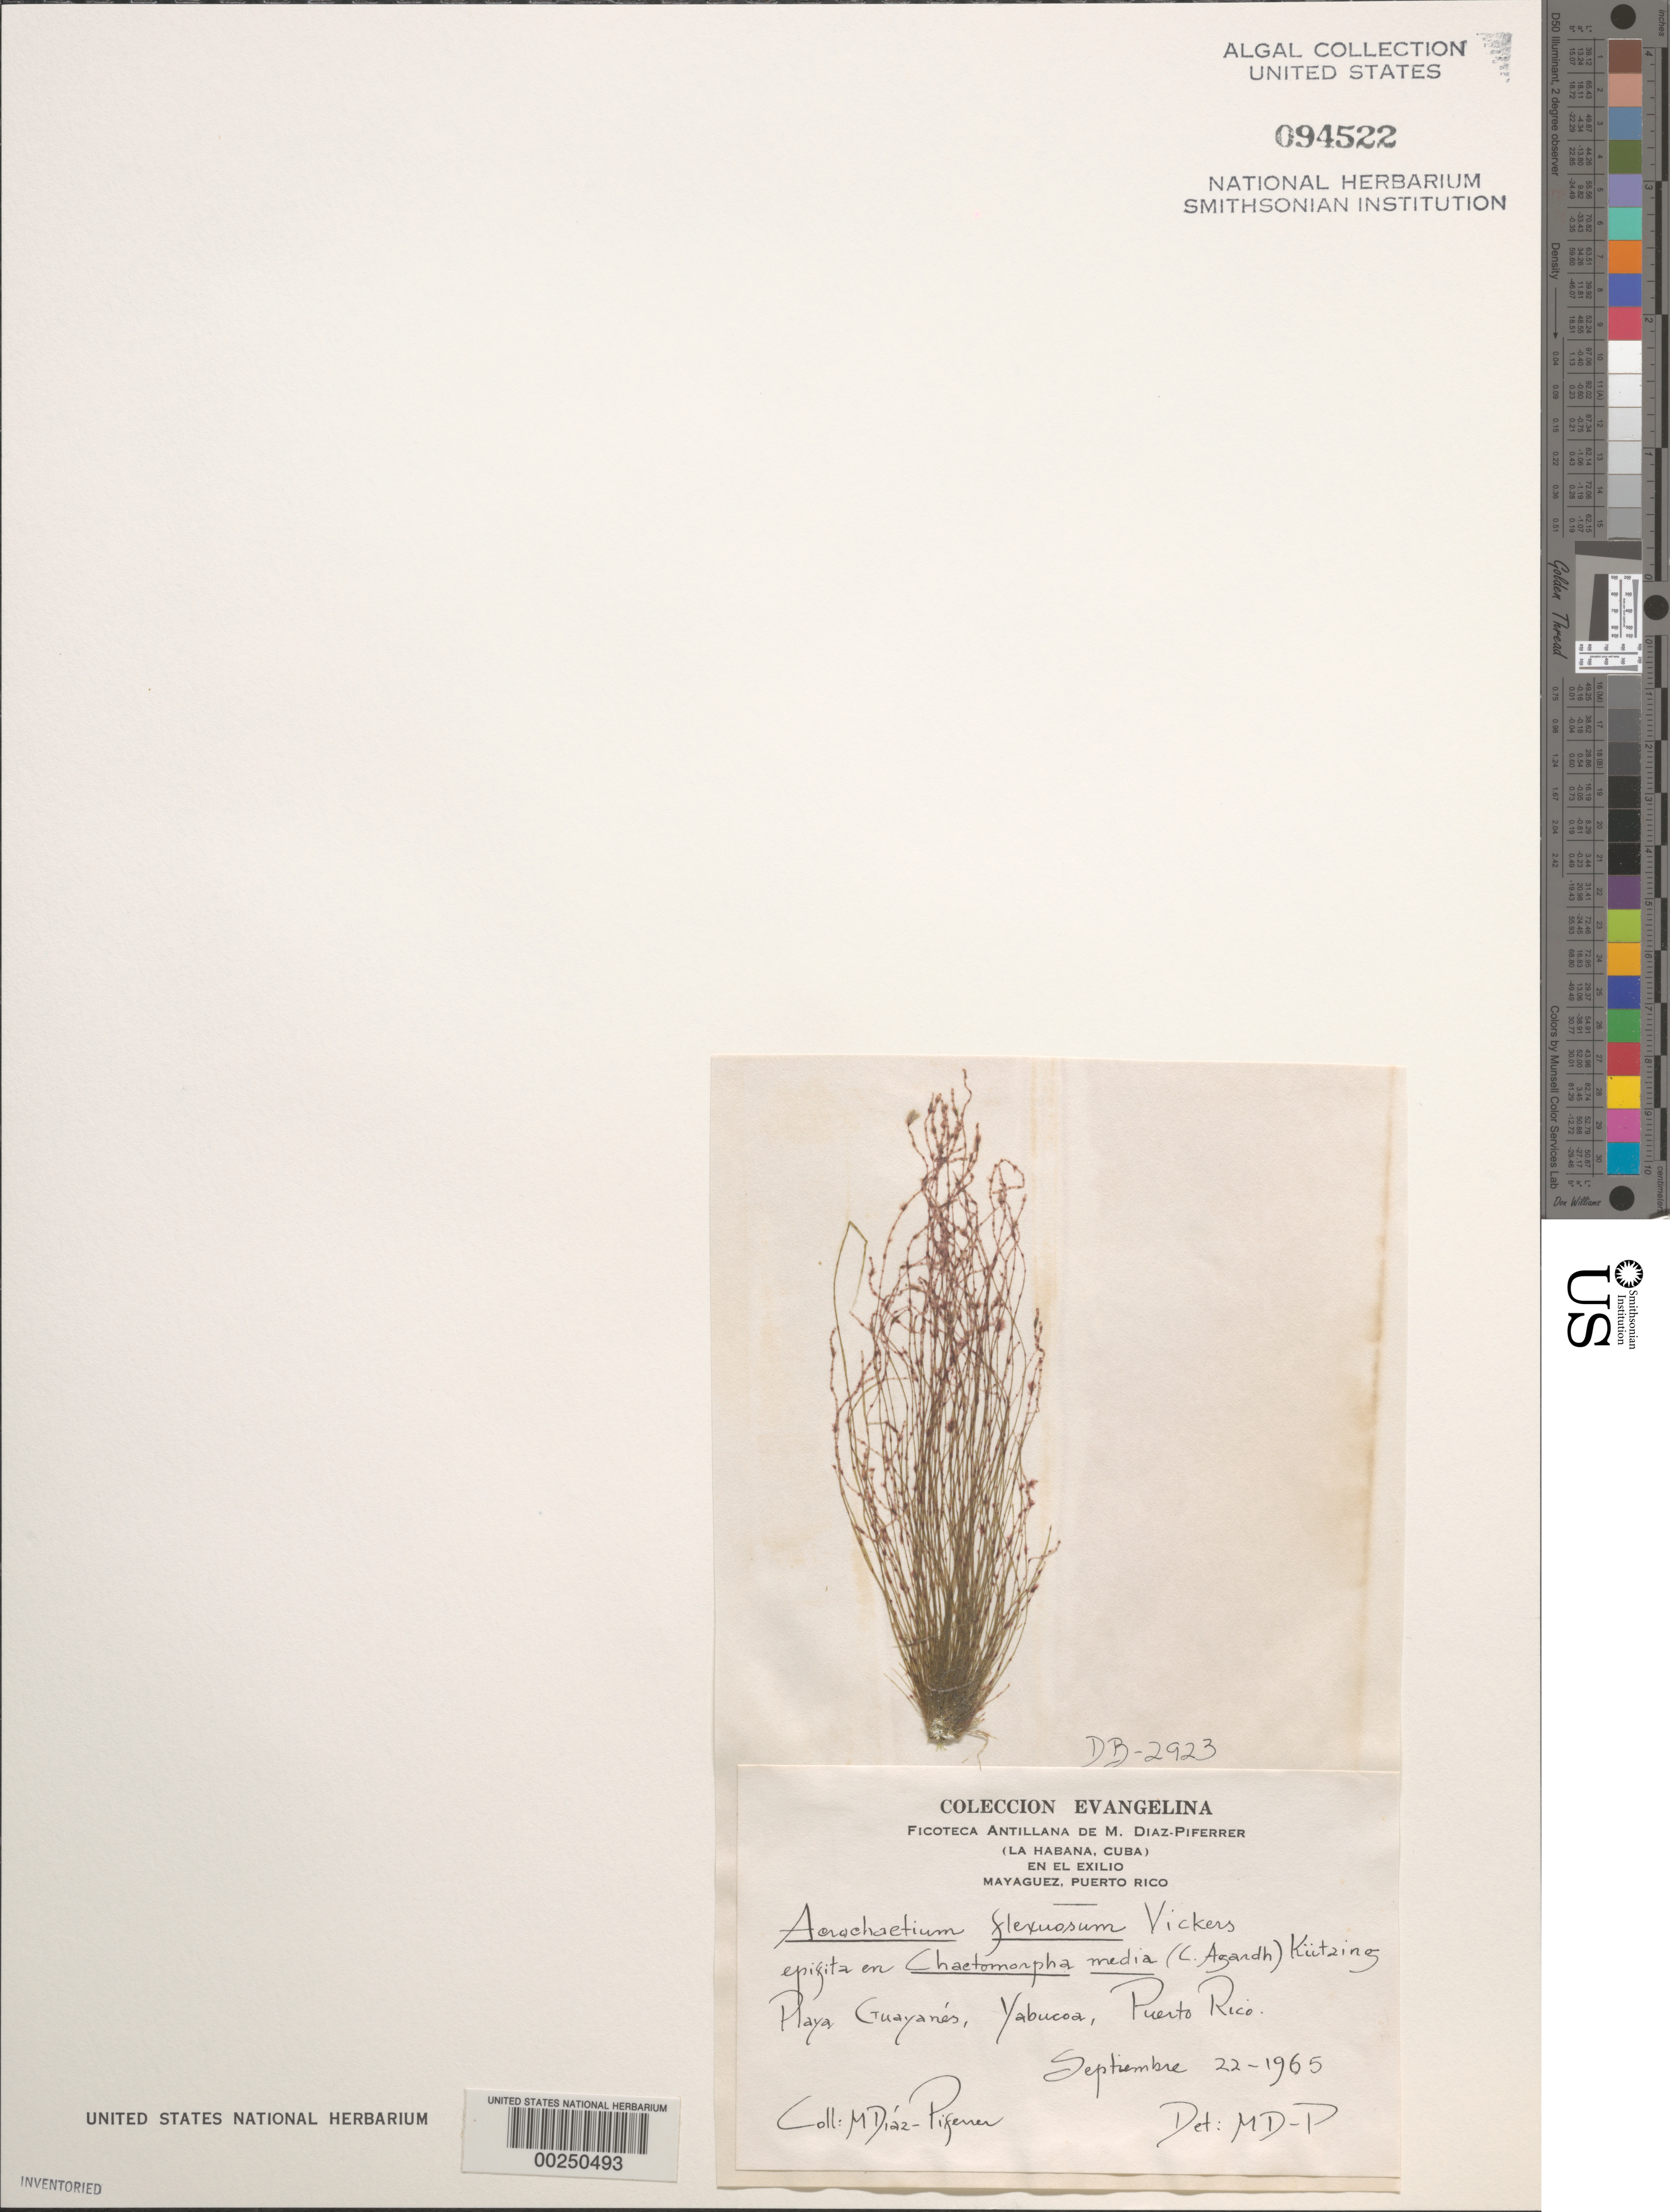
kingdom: Plantae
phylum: Rhodophyta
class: Florideophyceae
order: Acrochaetiales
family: Acrochaetiaceae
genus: Acrochaetium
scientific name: Acrochaetium flexuosum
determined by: Diaz-Piferrer, M.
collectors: M. Diaz-Piferrer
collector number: (db) 2923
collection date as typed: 22 Sep 1965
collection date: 1965-09-22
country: Puerto Rico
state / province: Yabucoa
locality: Playa Guayanes, Puerto Yabucoa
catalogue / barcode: US 94522